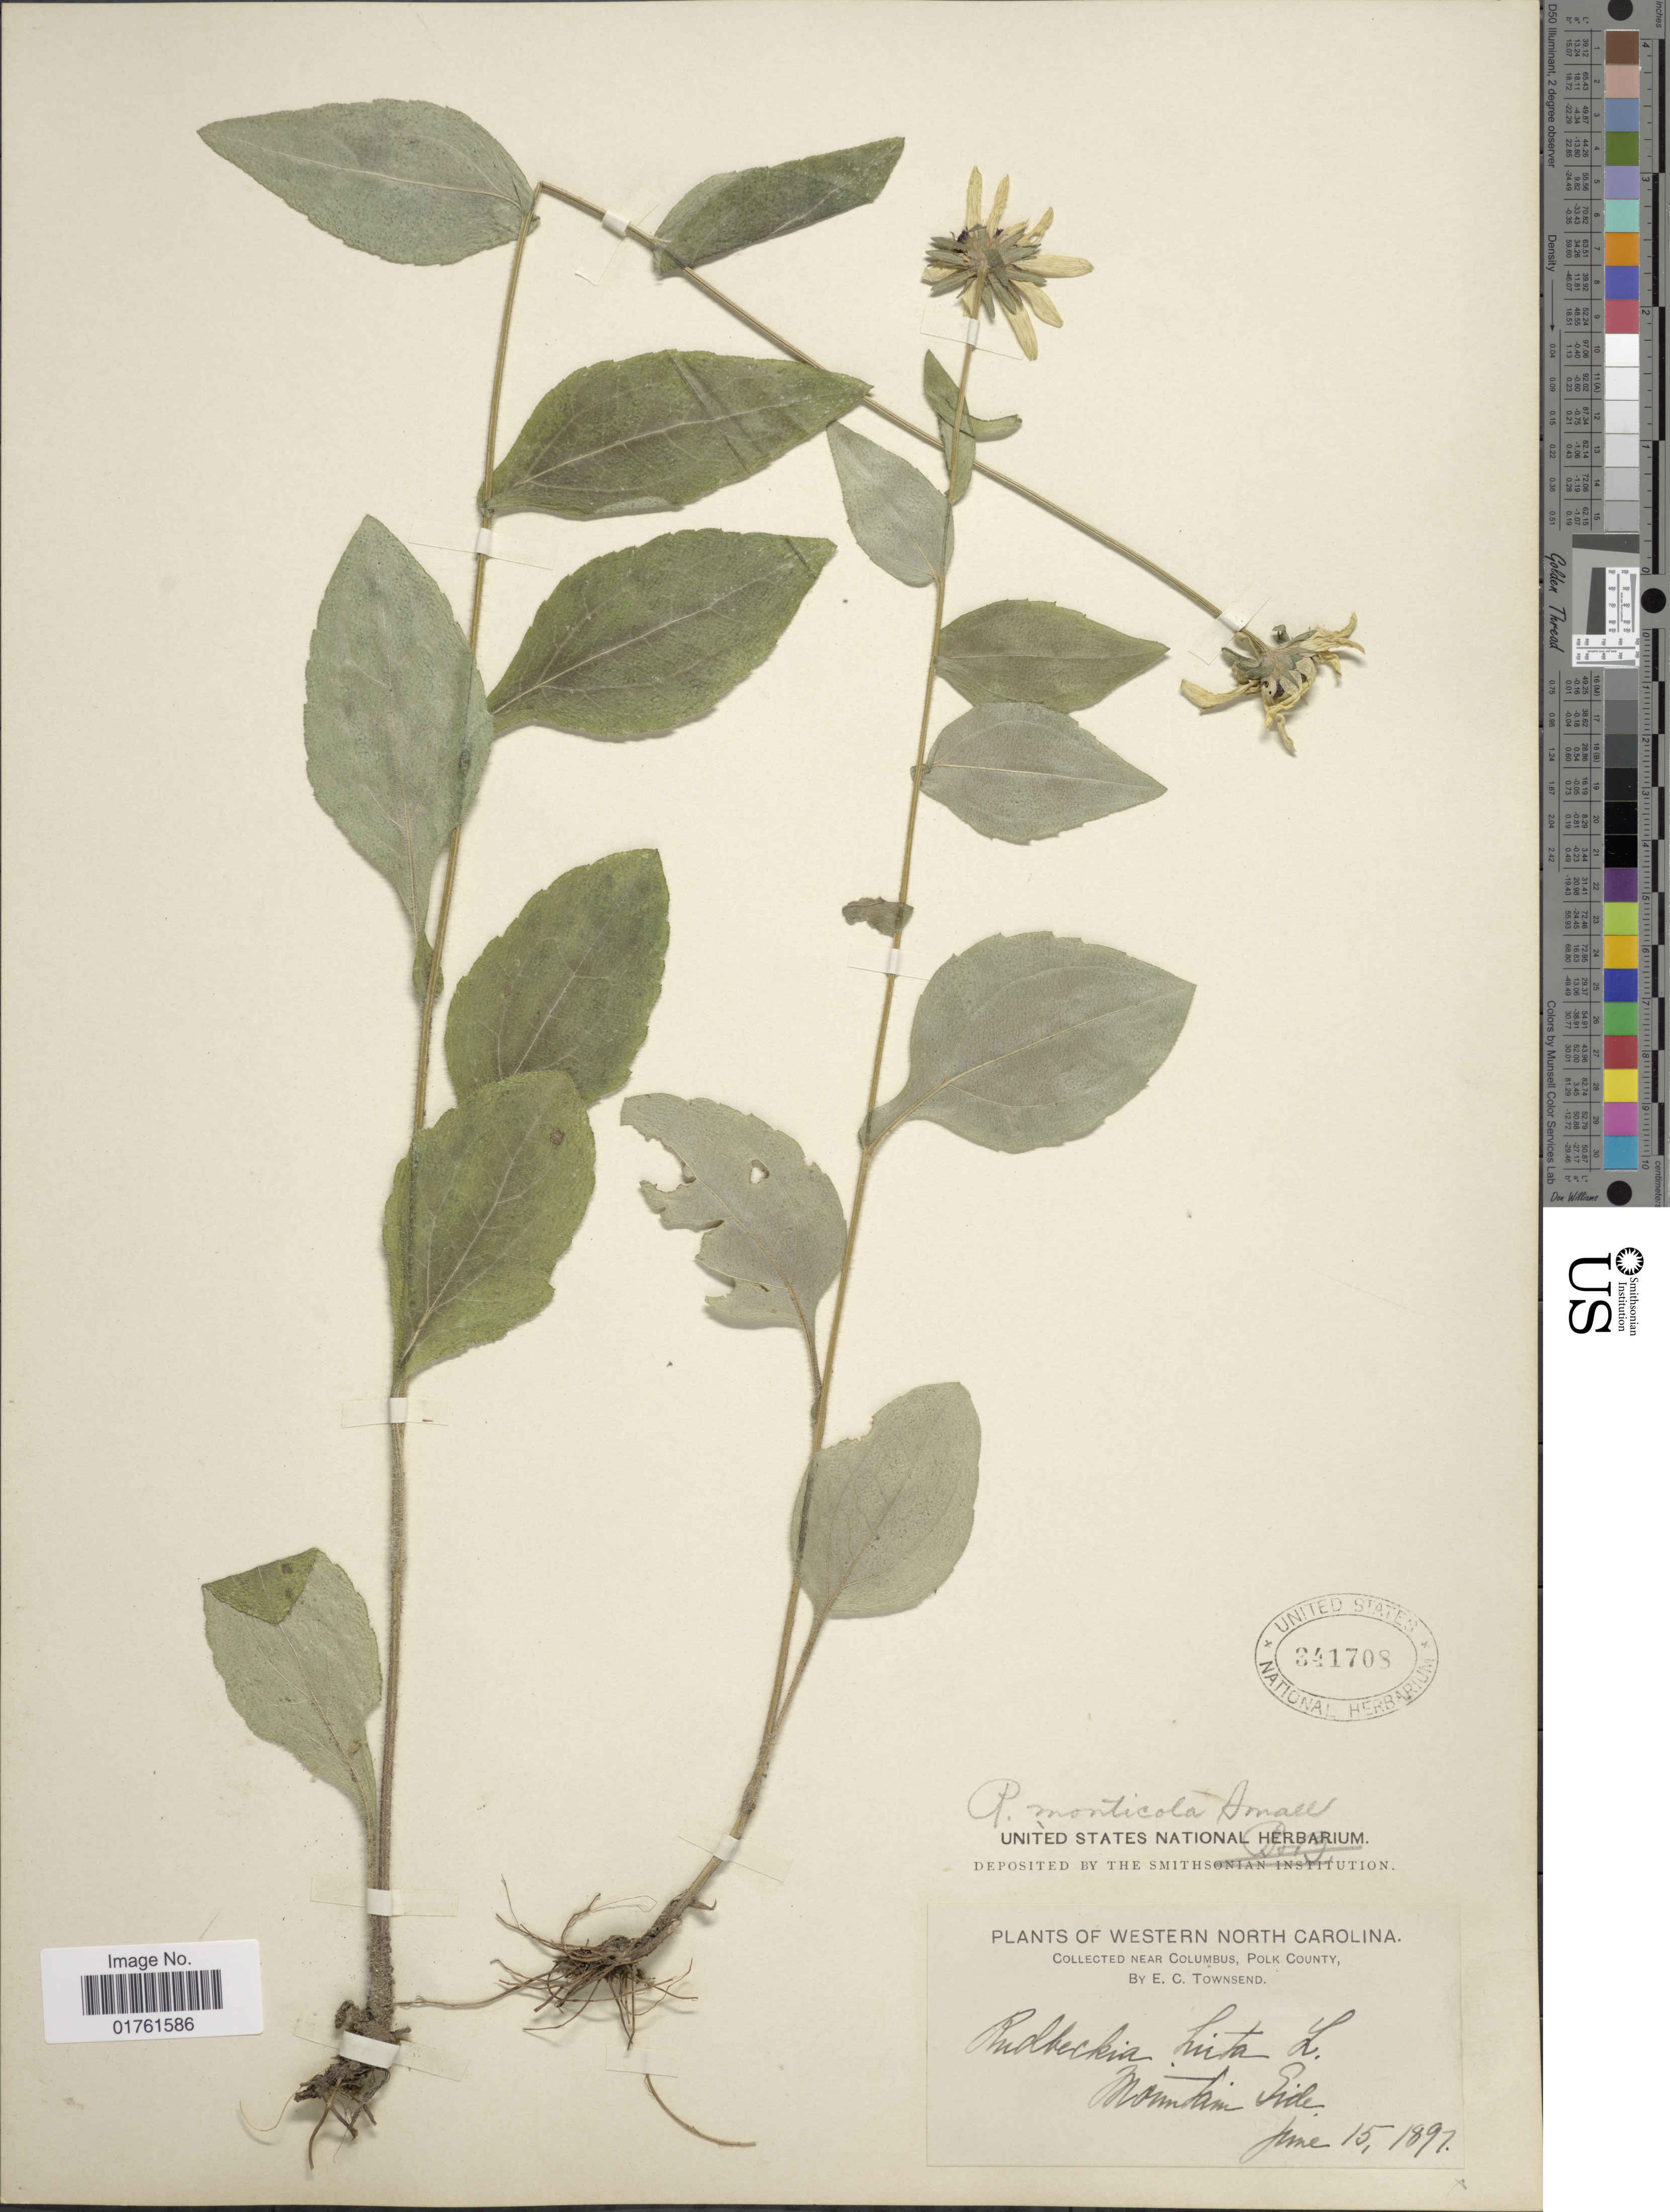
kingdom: Plantae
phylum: Tracheophyta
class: Magnoliopsida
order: Asterales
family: Asteraceae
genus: Rudbeckia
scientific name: Rudbeckia monticola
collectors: E. C. Townsend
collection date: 1897-06-15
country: United States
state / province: North Carolina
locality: Western North Carolina, Near Columbus, Polk County, Mountain Side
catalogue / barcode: US 341708